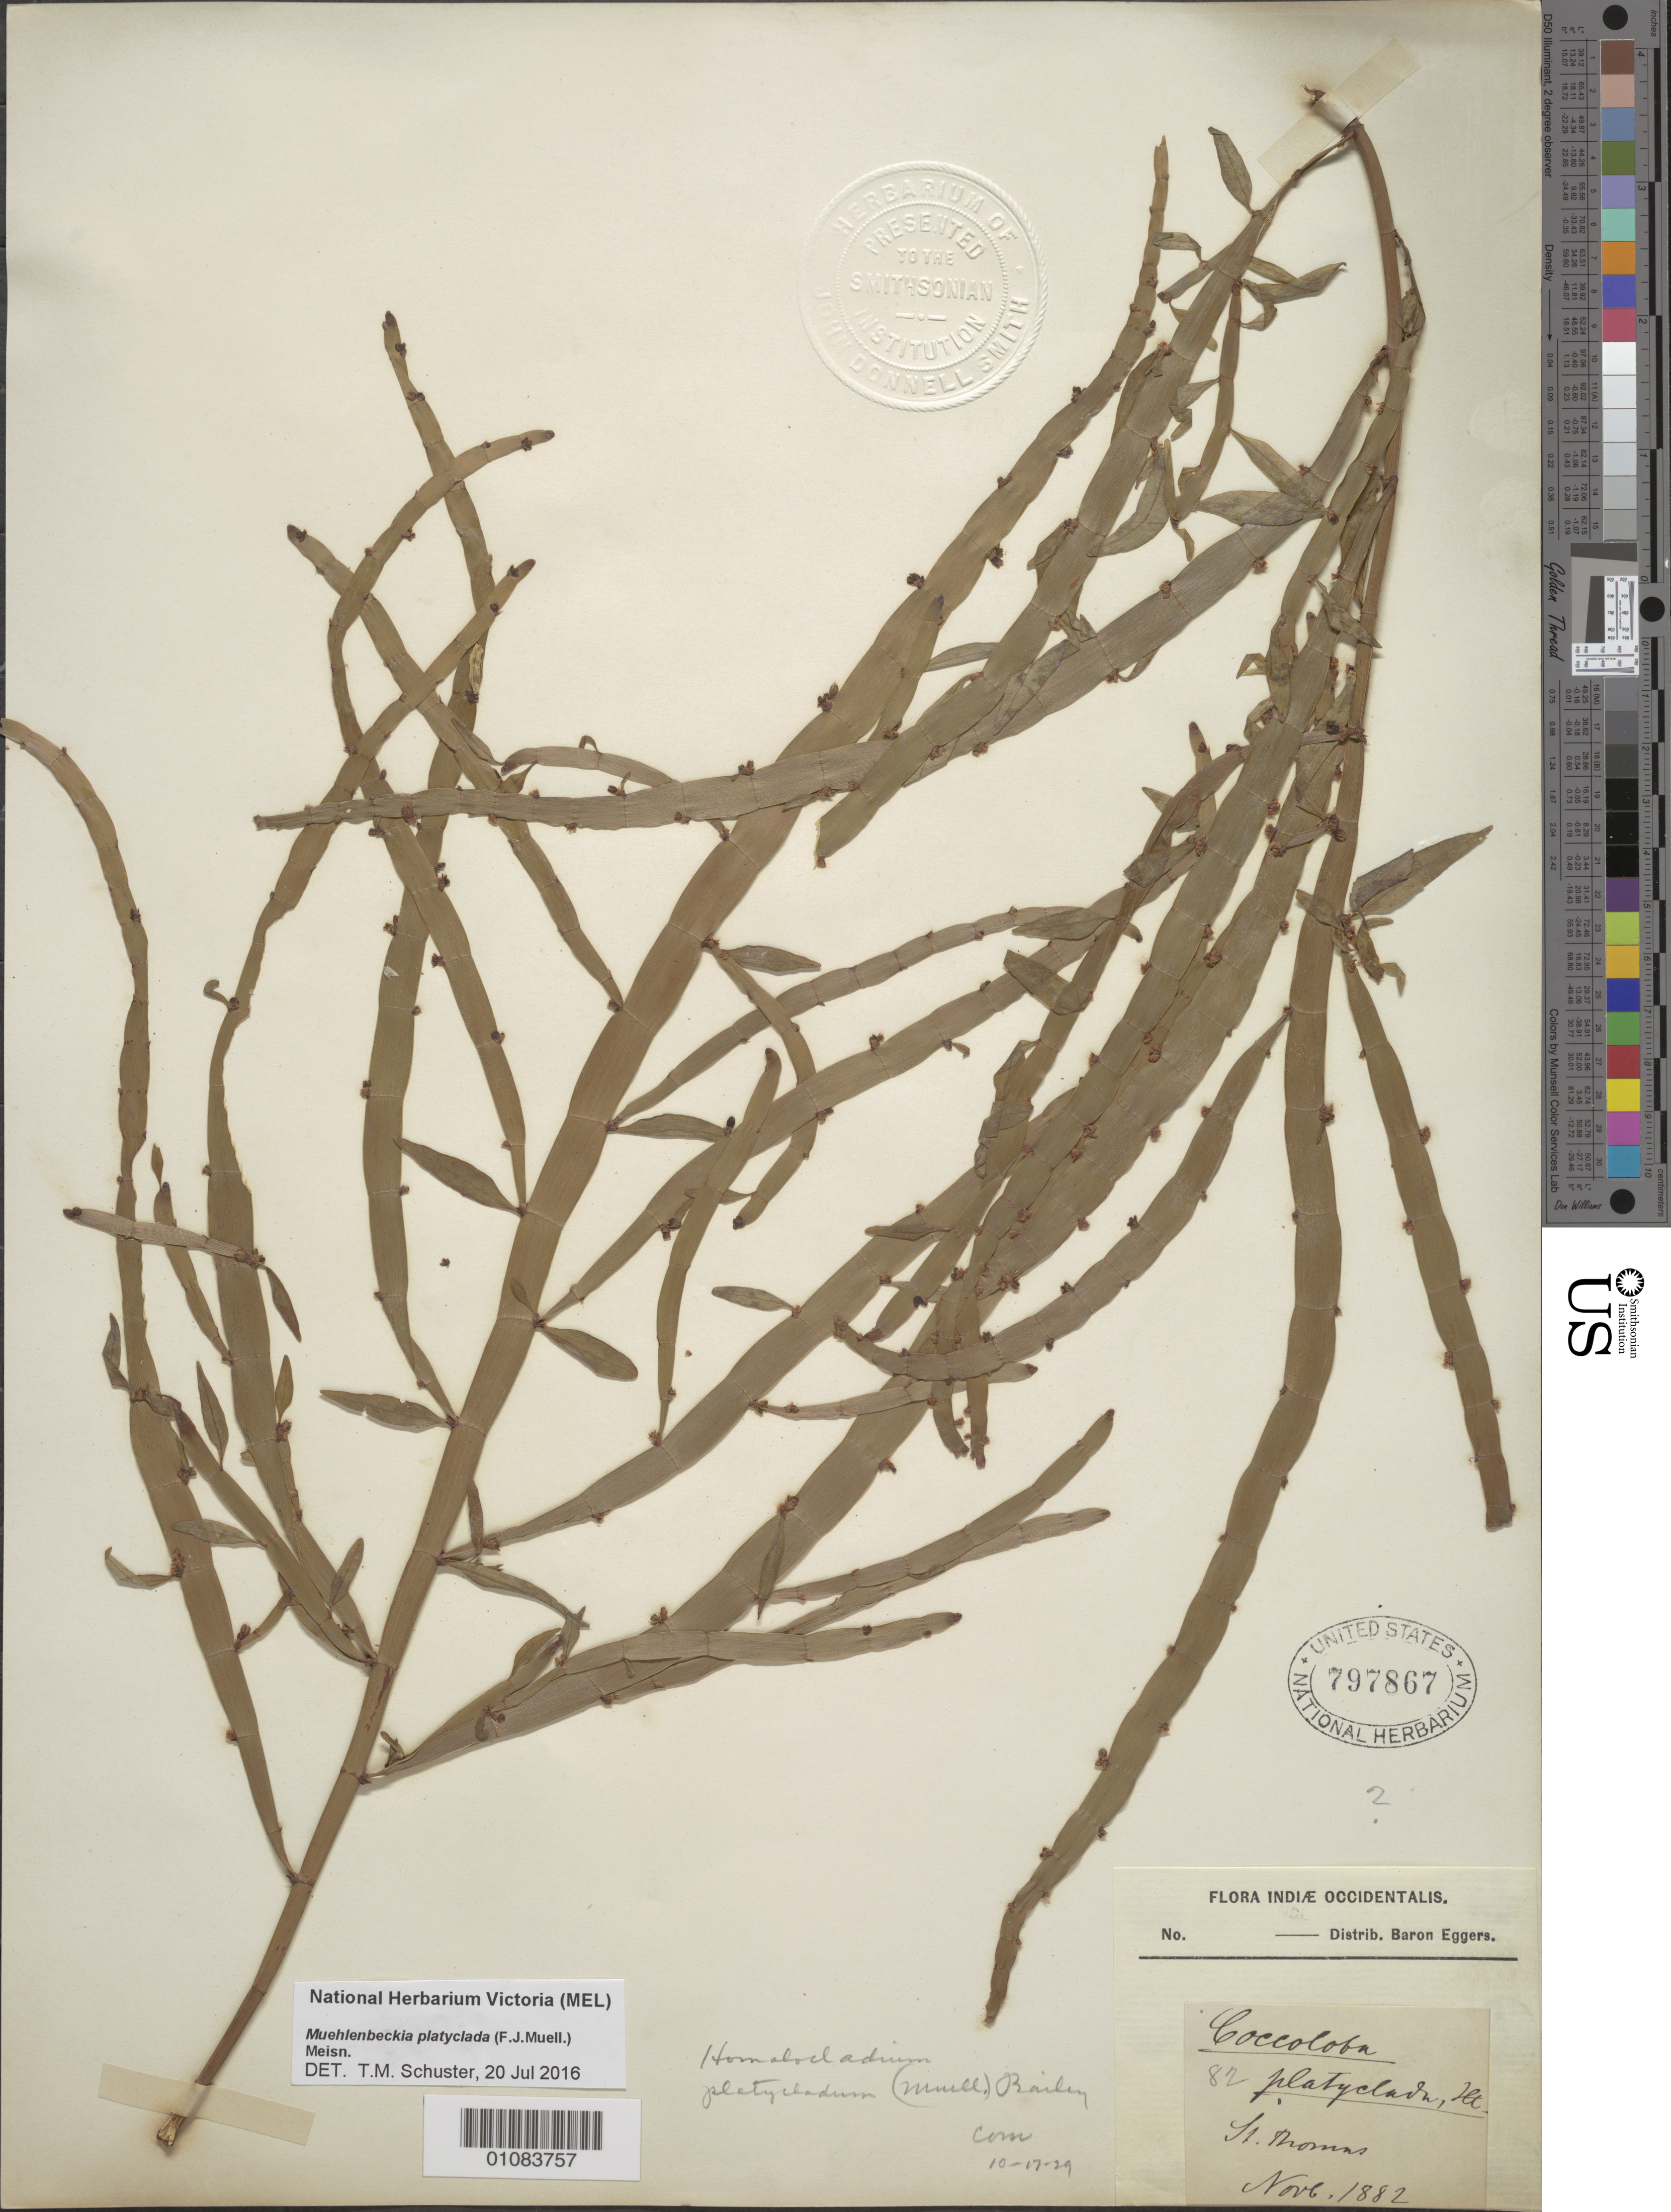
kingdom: Plantae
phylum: Tracheophyta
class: Magnoliopsida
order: Caryophyllales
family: Polygonaceae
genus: Muehlenbeckia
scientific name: Muehlenbeckia triloba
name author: Danser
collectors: H. F. A. von Eggers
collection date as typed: Nov 1882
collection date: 1882-11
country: U.S. Virgin Islands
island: St. Thomas I.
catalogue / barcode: US 797867